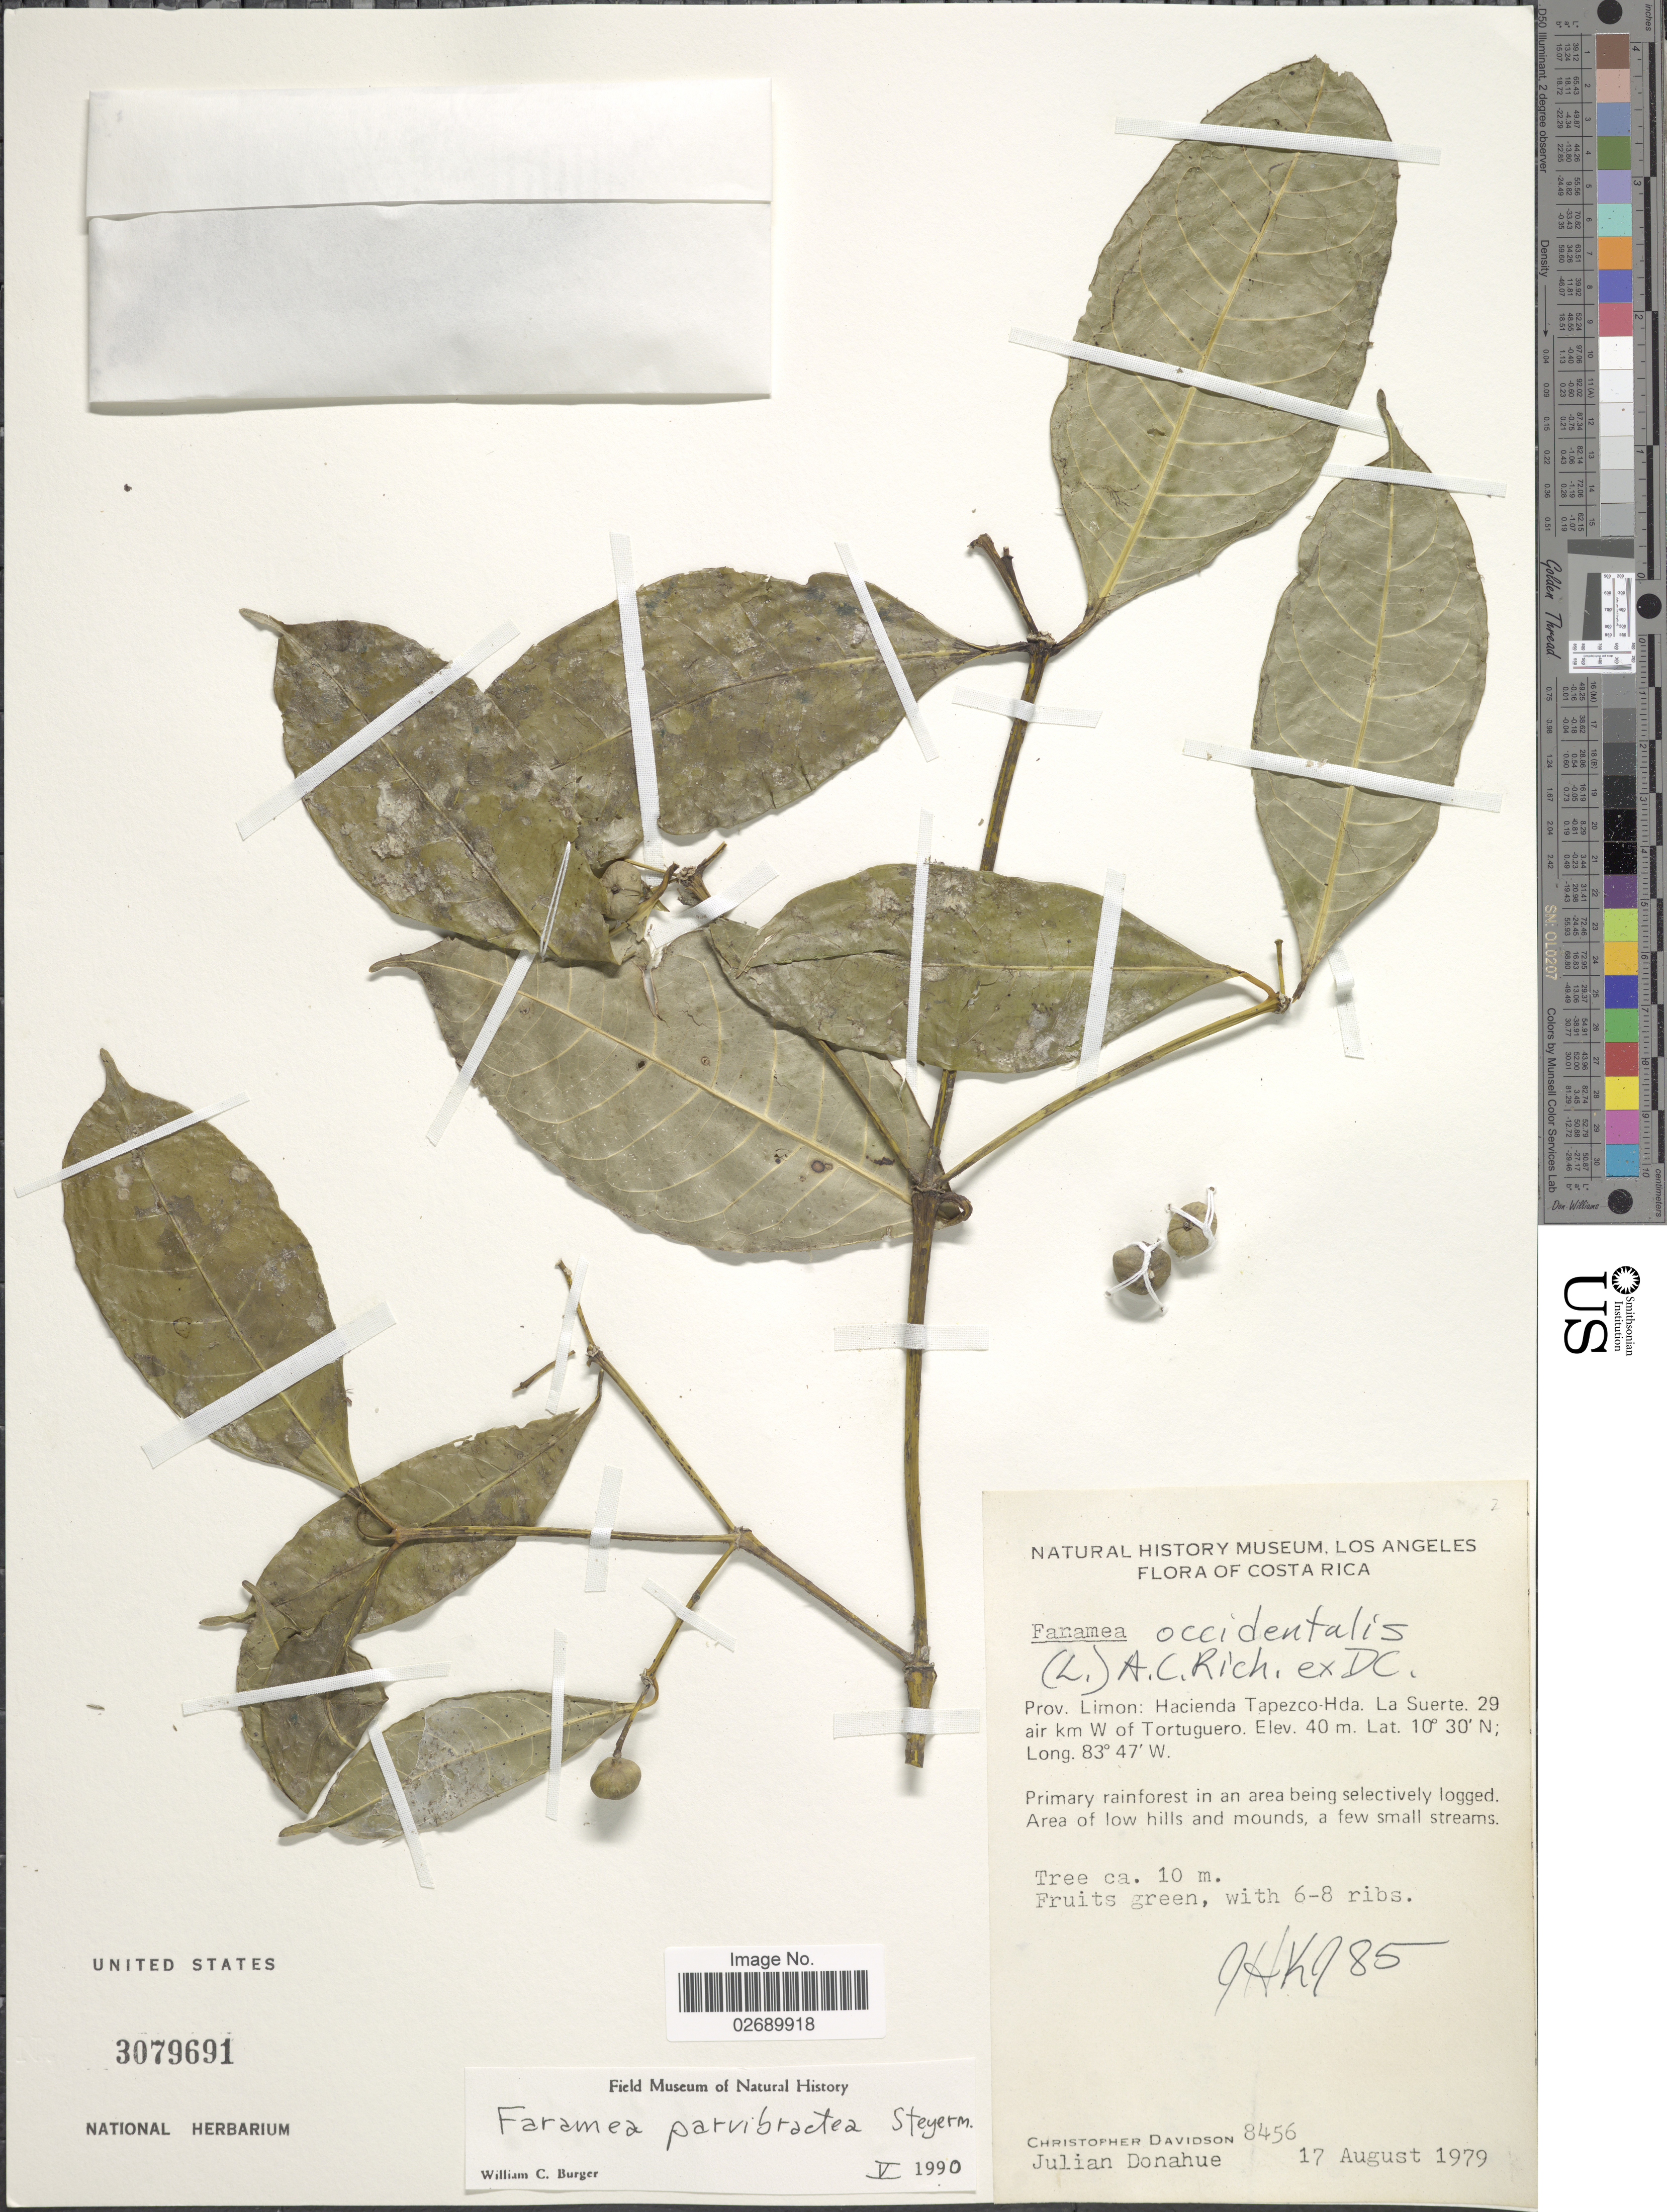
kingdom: Plantae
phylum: Tracheophyta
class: Magnoliopsida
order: Gentianales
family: Rubiaceae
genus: Faramea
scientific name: Faramea parvibractea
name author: Steyerm.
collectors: C. Davidson & J. Donahue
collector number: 8456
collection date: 1979-08-17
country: Costa Rica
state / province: Limón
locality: Hacienda Tapezco-Hda. La Suerte. 29 air km W of Tortuguero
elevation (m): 40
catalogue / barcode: US 3079691